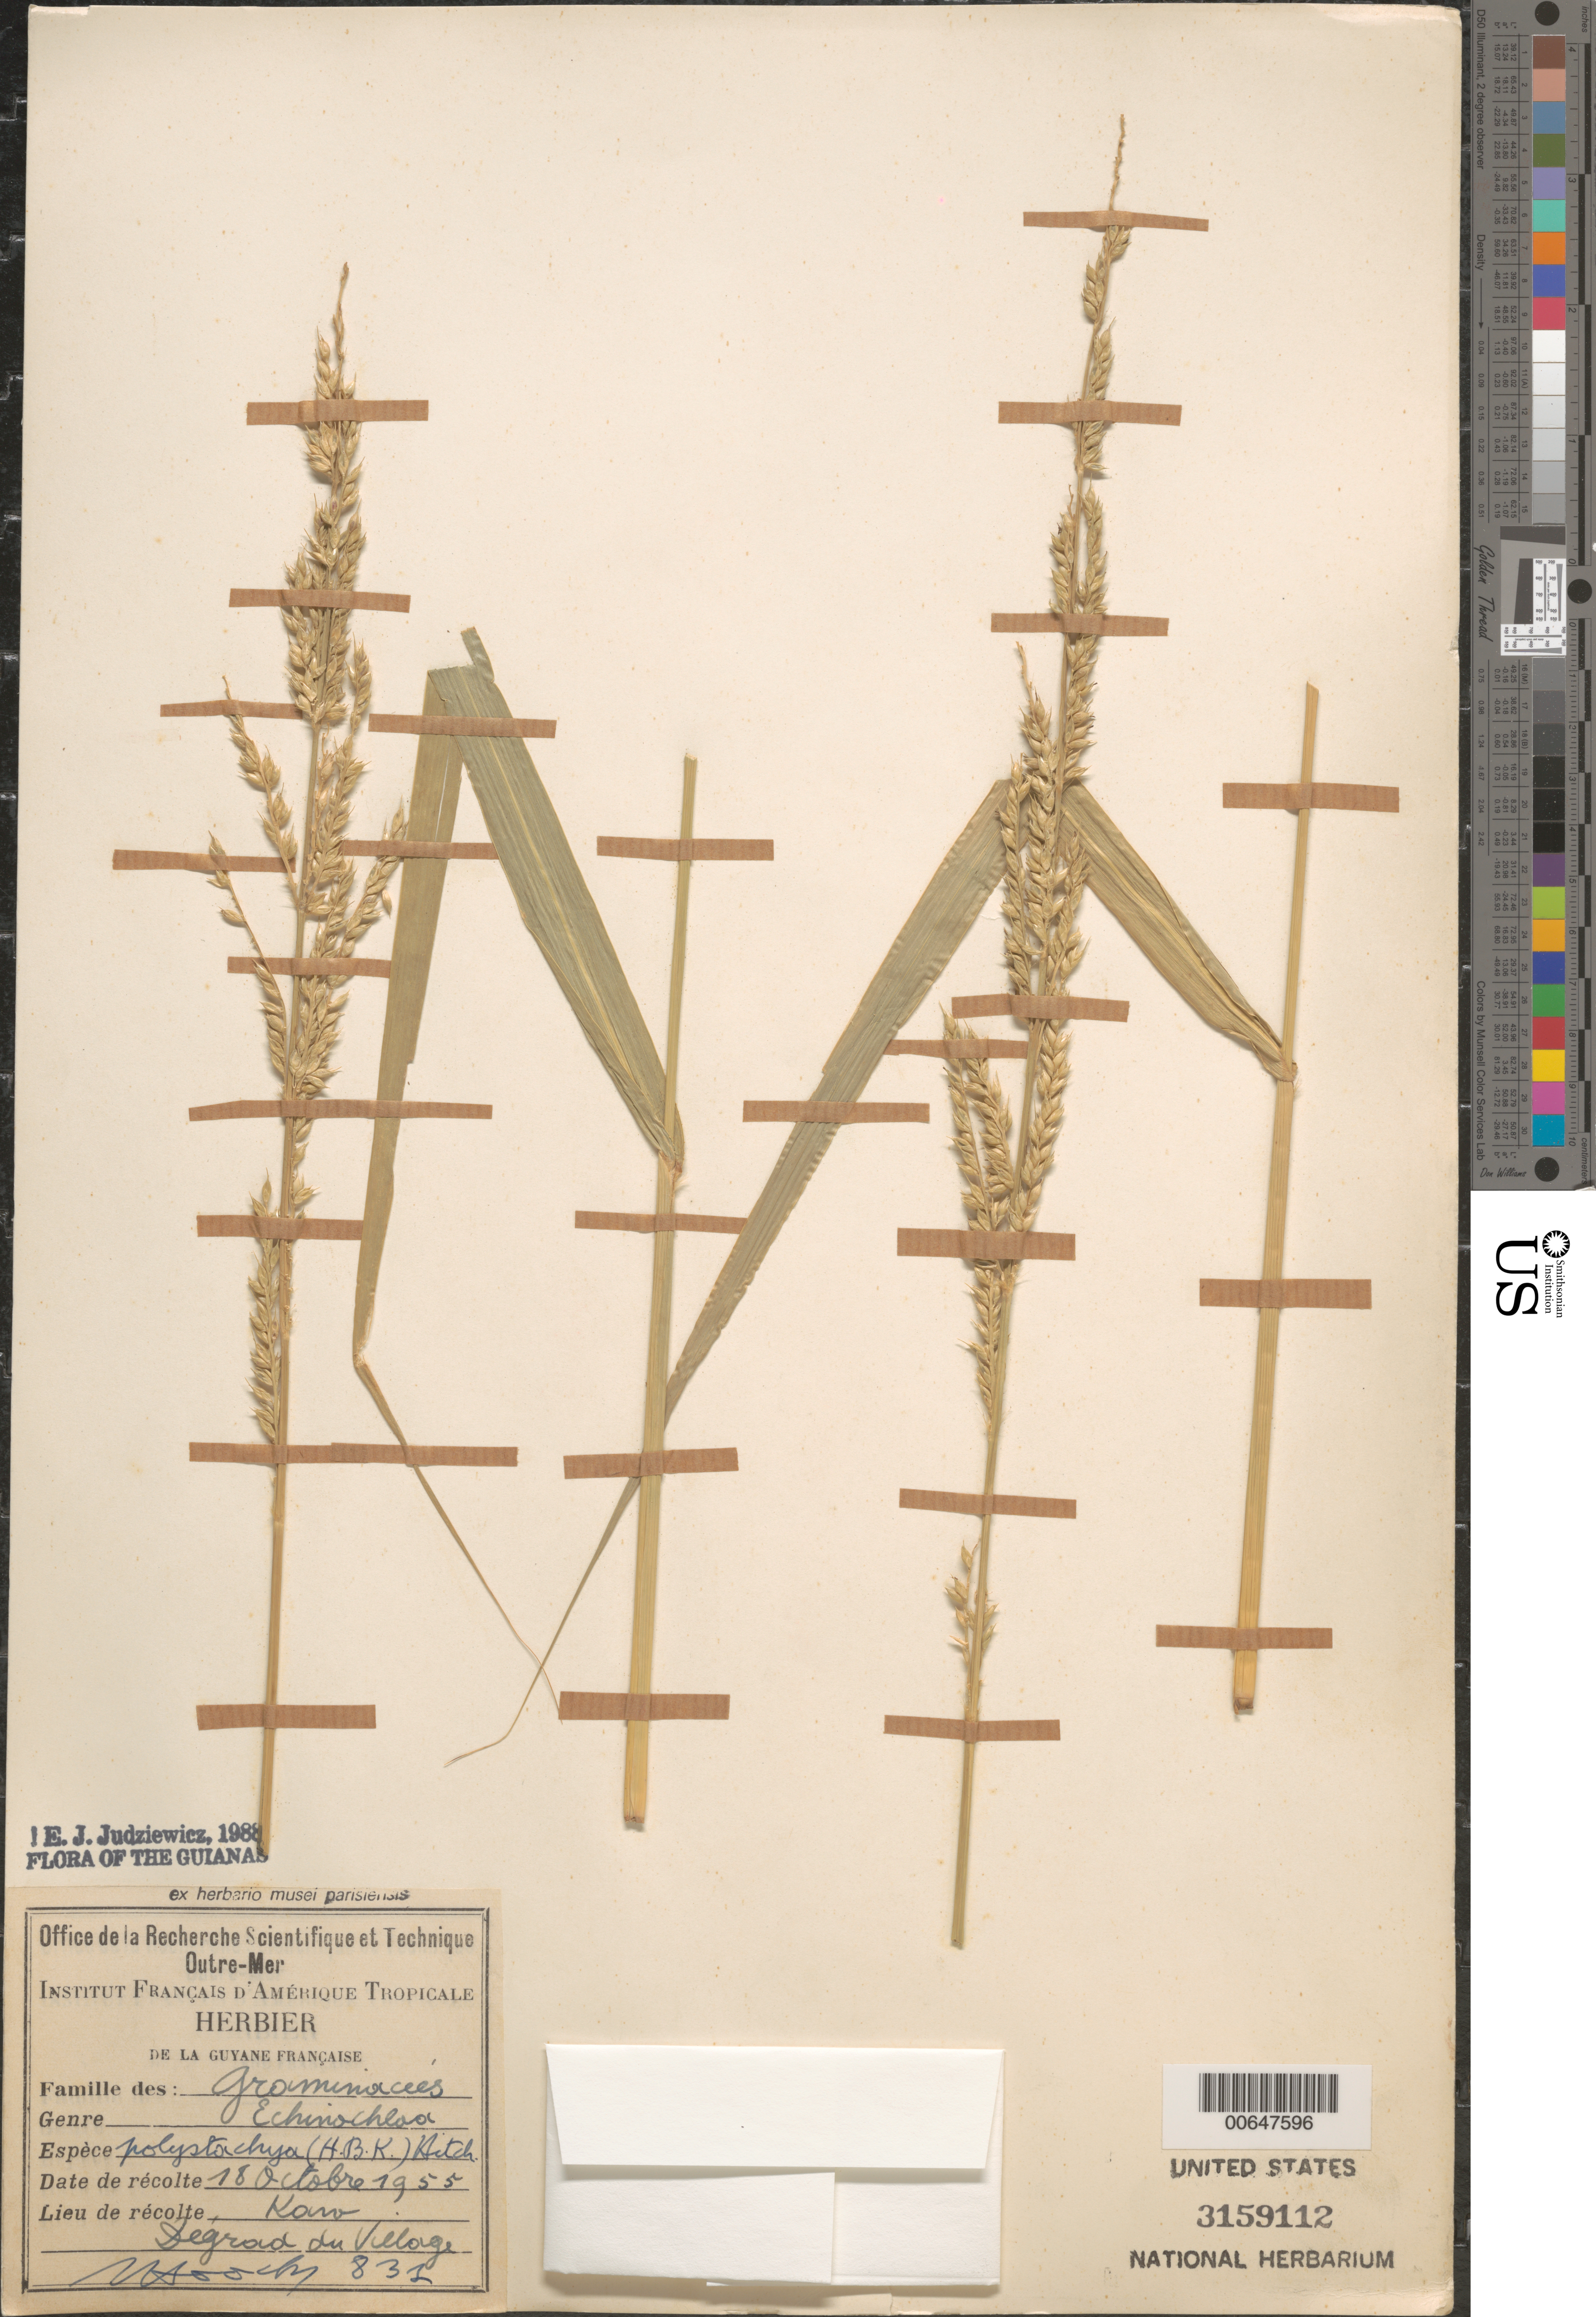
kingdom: Plantae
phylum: Tracheophyta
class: Liliopsida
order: Poales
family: Poaceae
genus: Echinochloa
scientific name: Echinochloa polystachya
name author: (Kunth) Hitchc.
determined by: Judziewicz, E. J.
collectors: J. Hoock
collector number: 831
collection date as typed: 18-Oct-55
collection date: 1955-10-18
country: French Guiana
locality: Kaw, Degrad du village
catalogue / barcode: US 3159112